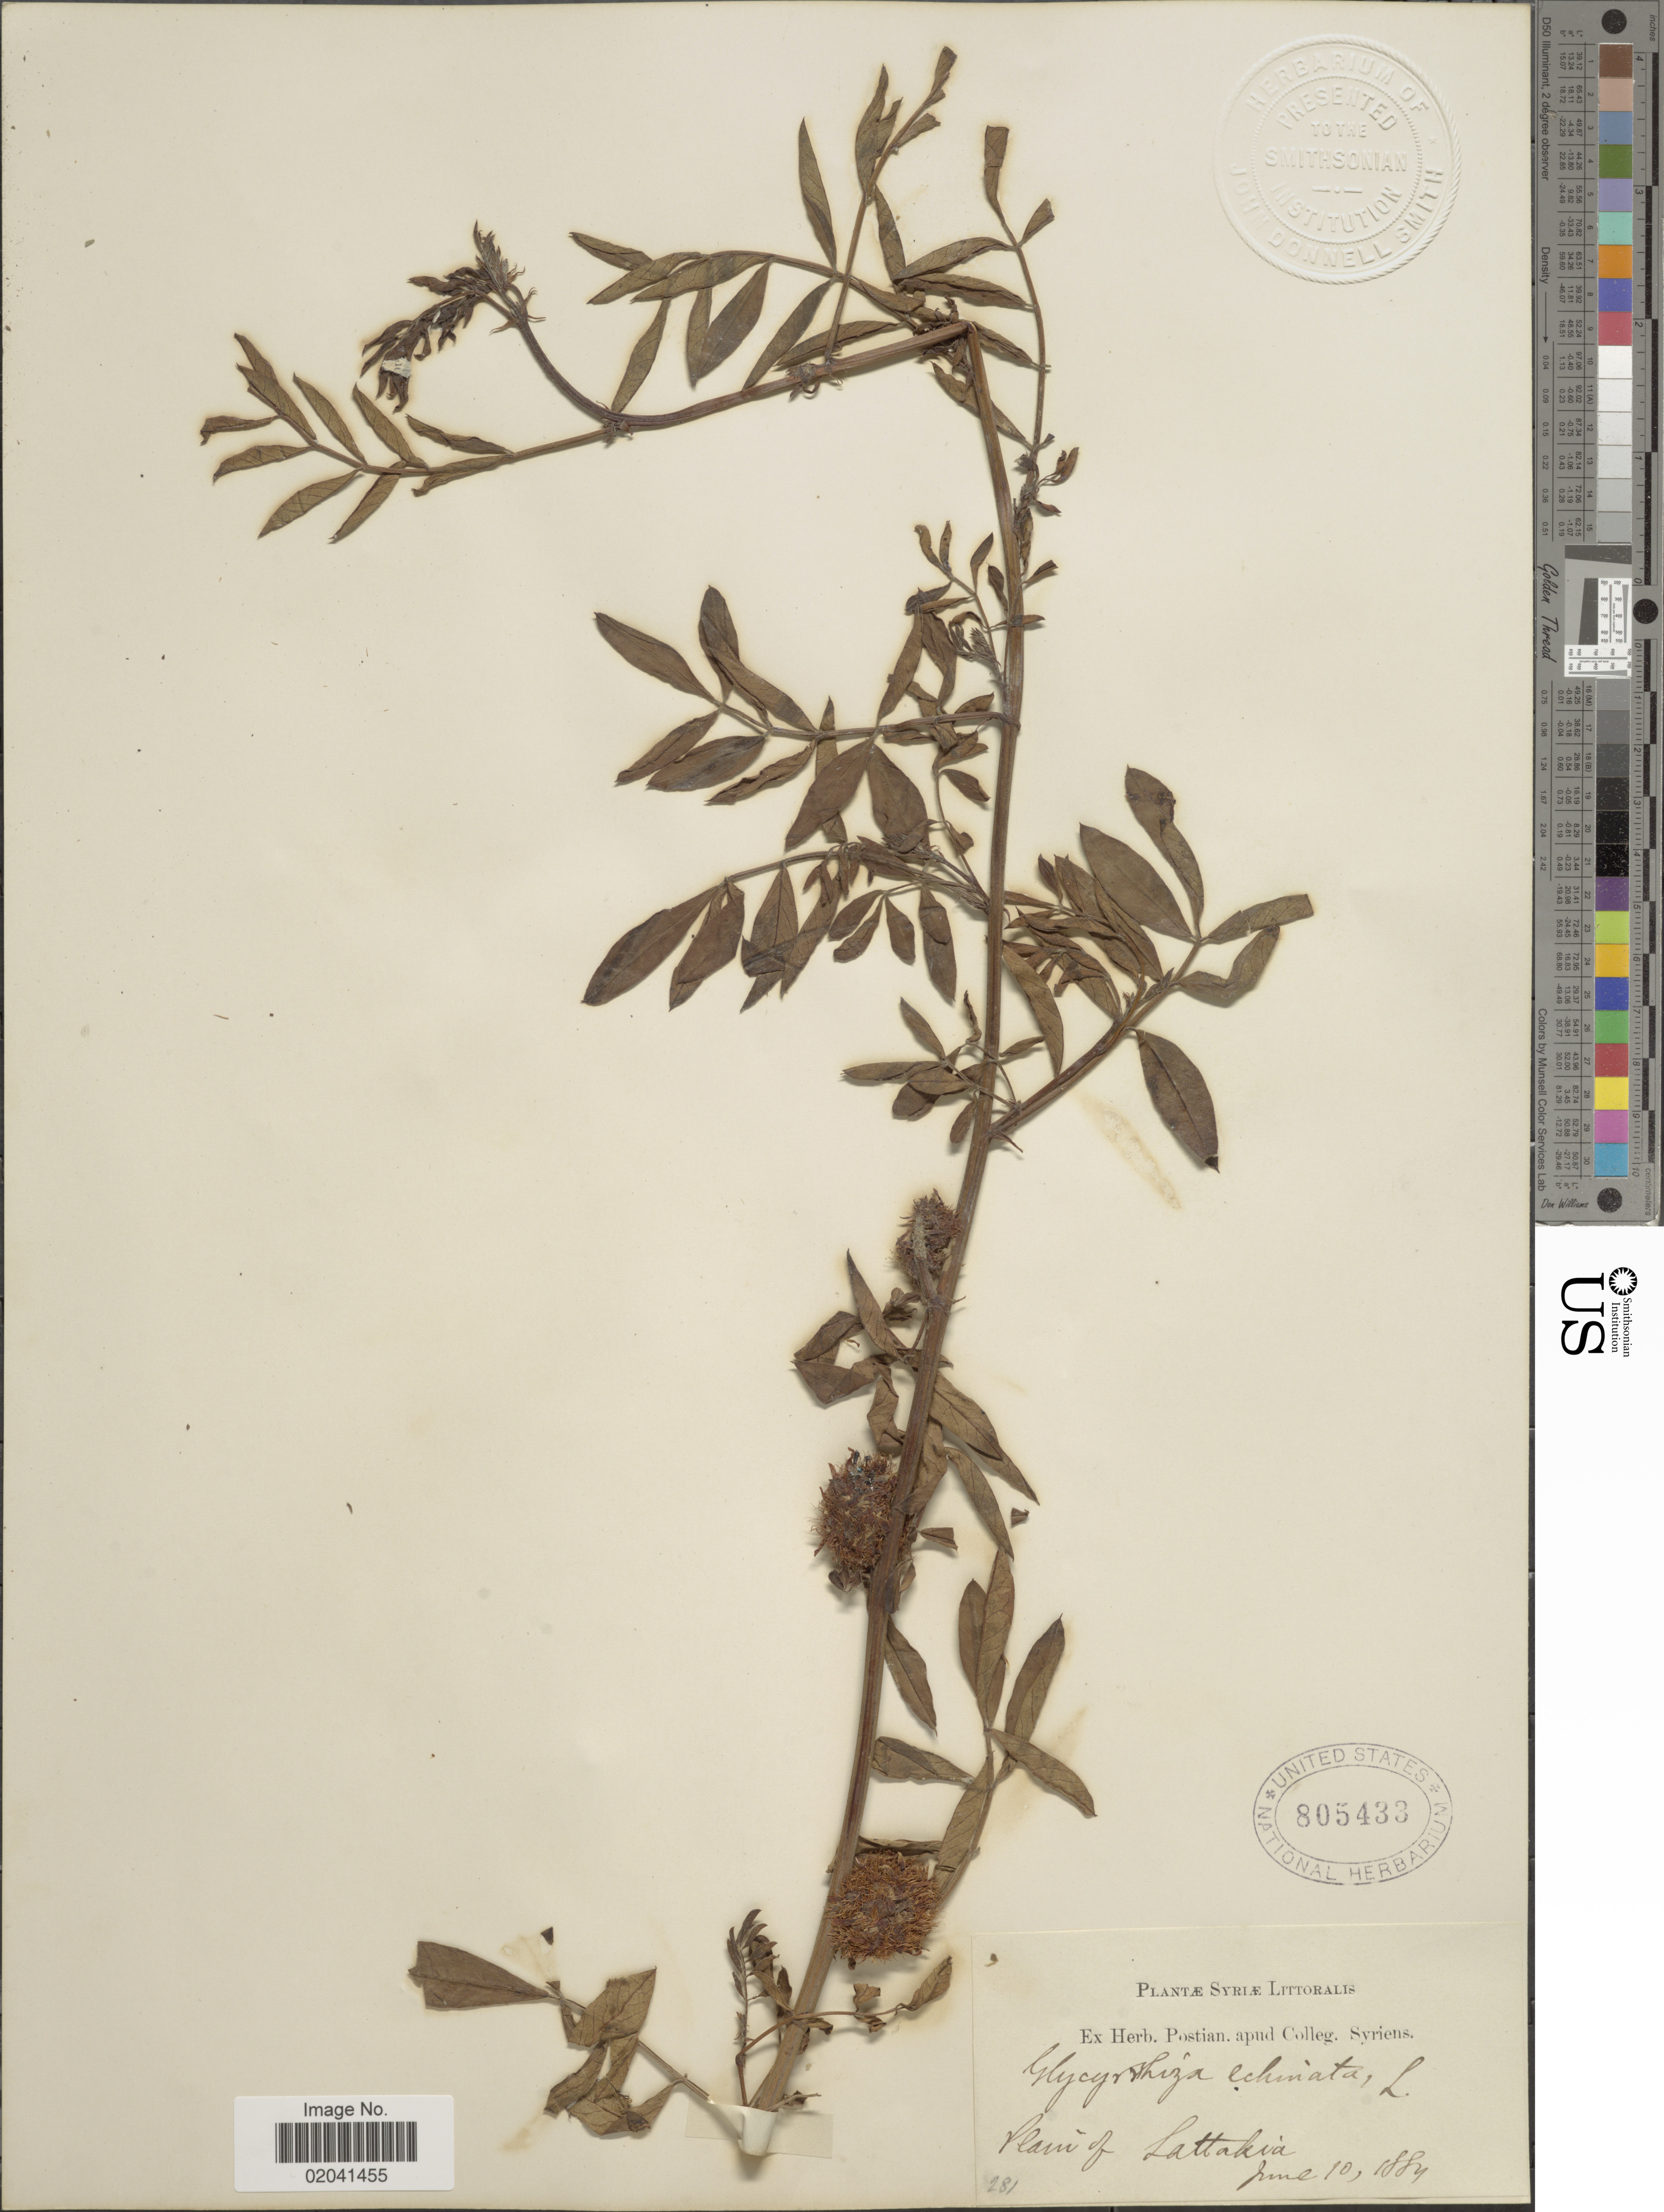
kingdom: Plantae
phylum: Tracheophyta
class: Magnoliopsida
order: Fabales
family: Fabaceae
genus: Glycyrrhiza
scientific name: Glycyrrhiza echinata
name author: L.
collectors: ex herb. Postian. apud Colleg. Syriens. Protest. USE "Fannie P. A. Shepard" (10308853) AS PRIMARY COLLECTOR INSTEAD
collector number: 281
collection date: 1884-06-10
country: Syria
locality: Syriae Littoralis. Plain of Lattakia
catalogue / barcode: US 805433